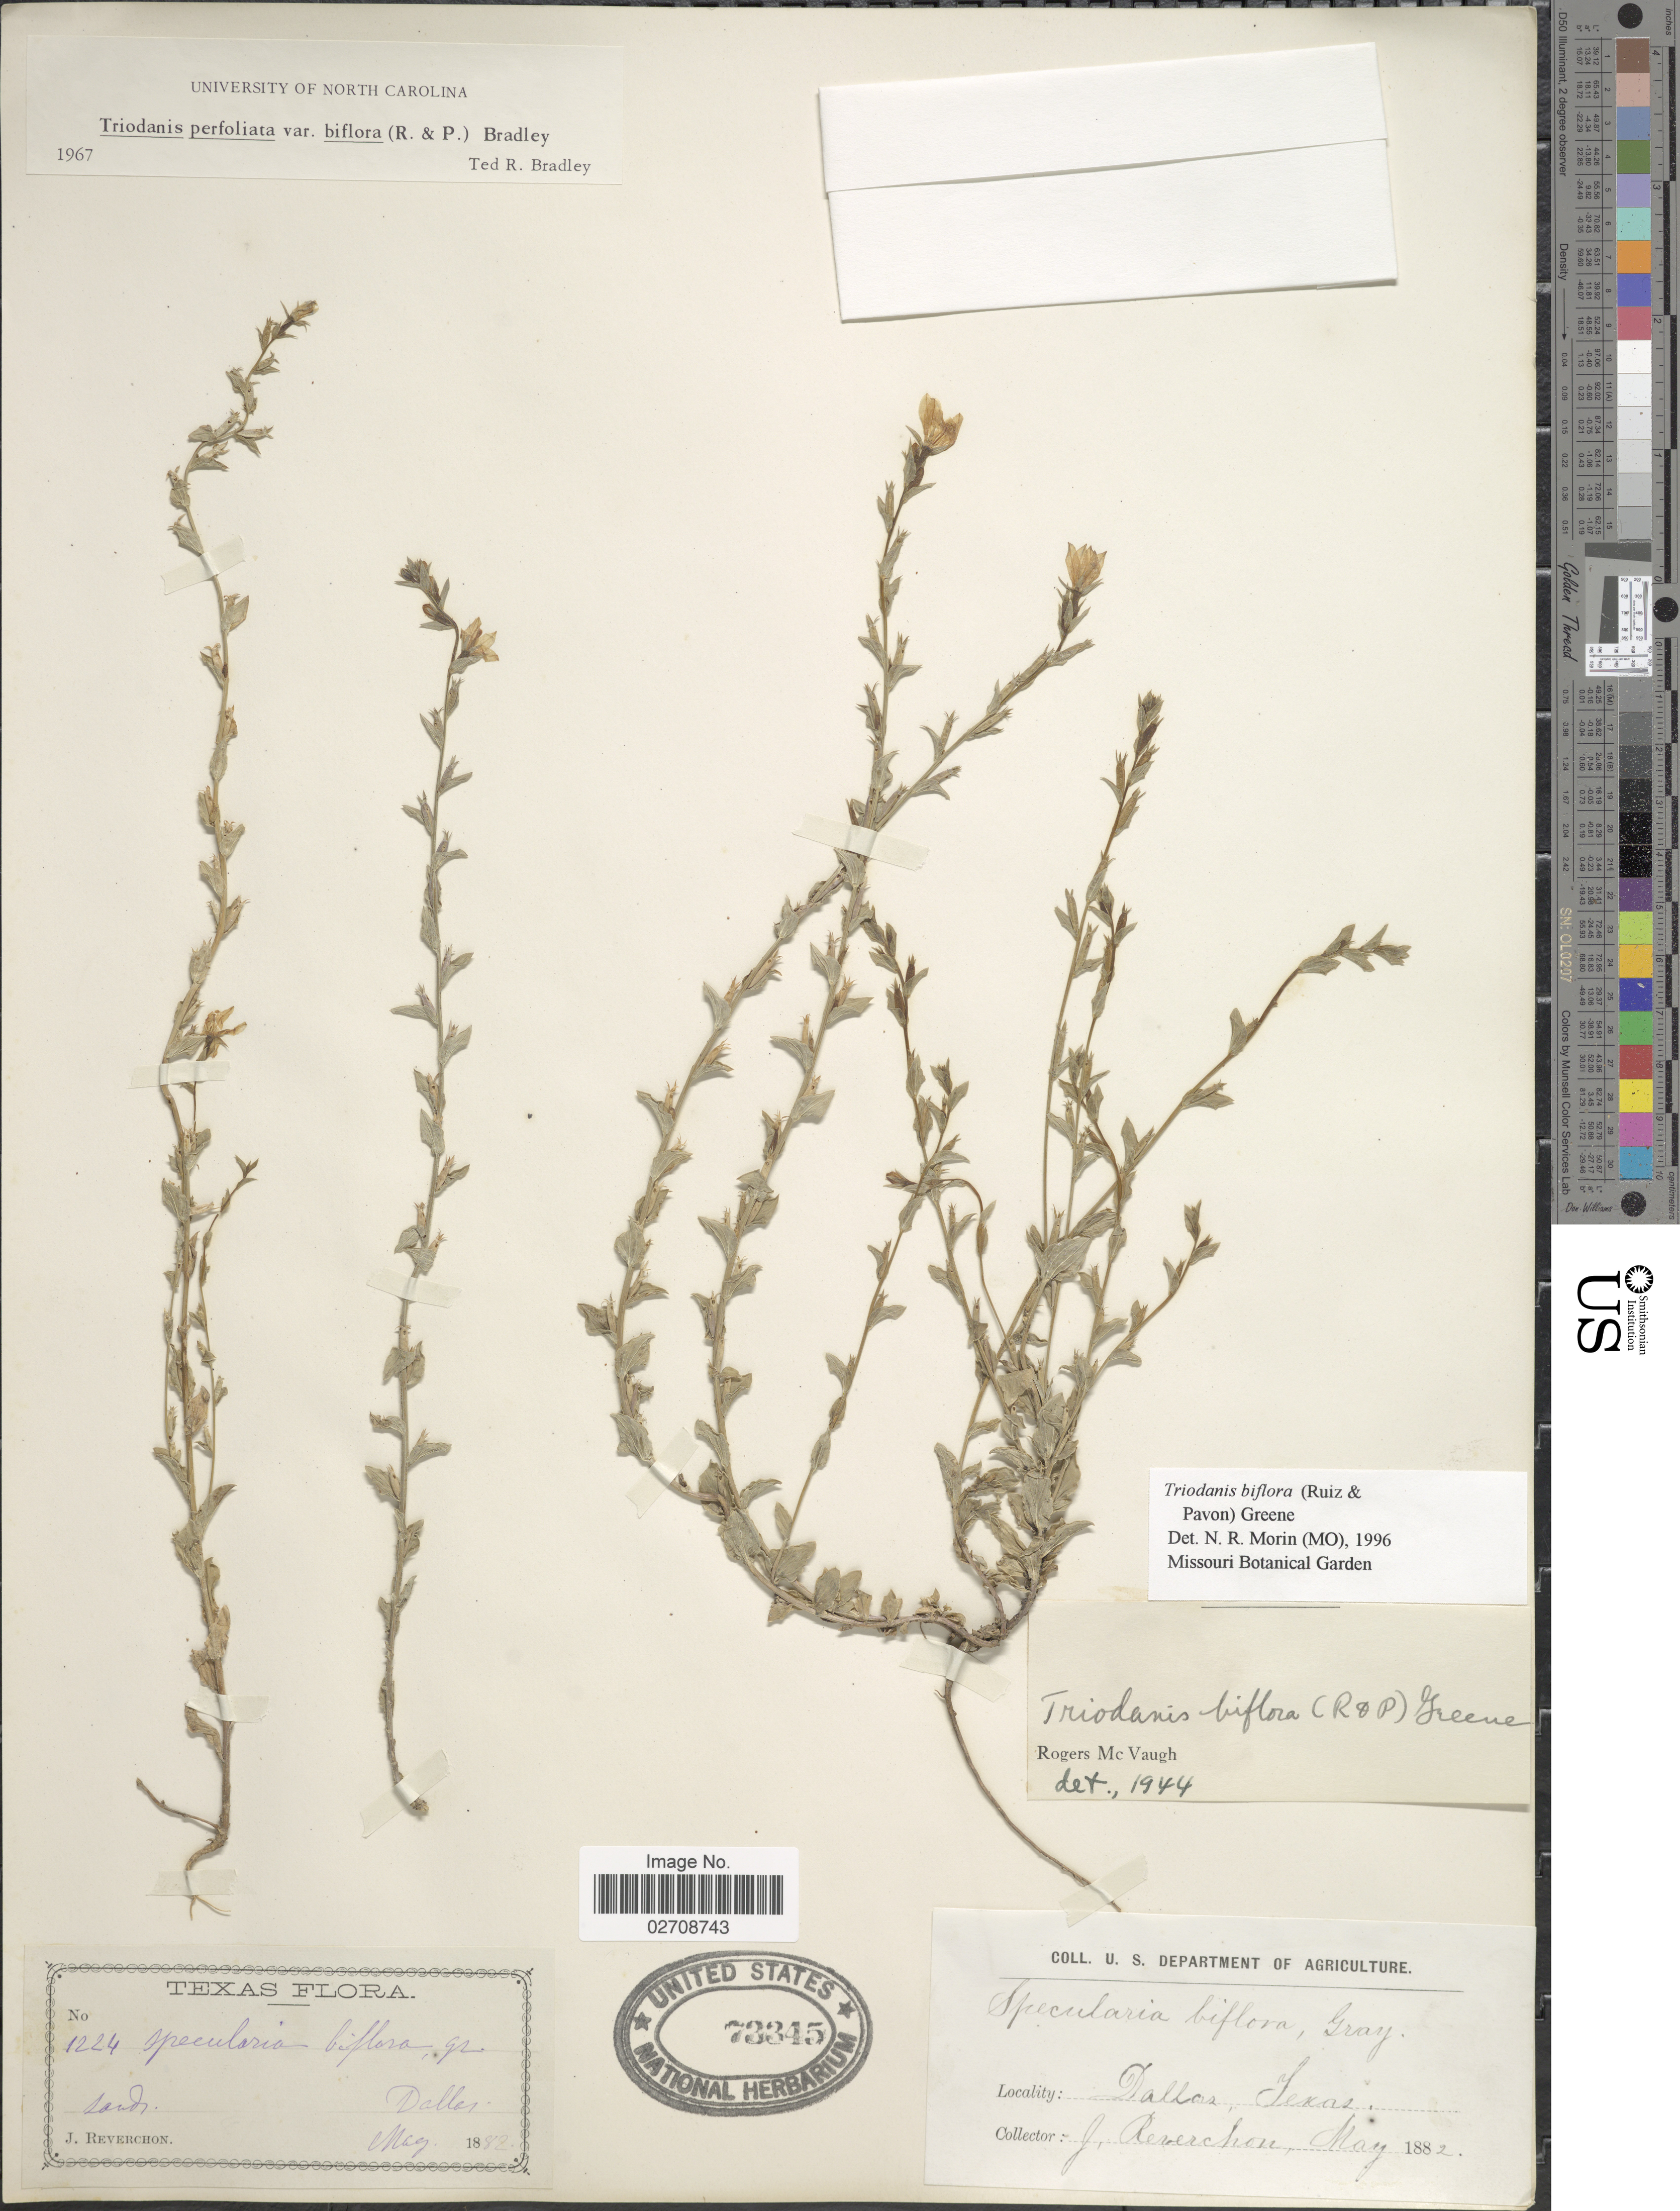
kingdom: Plantae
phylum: Tracheophyta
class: Magnoliopsida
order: Asterales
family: Campanulaceae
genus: Triodanis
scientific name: Triodanis biflora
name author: (Ruiz & Pav.) Greene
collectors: J. Reverchon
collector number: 1224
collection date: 1893-05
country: United States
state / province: Texas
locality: Dalls, Texas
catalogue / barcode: US 73345